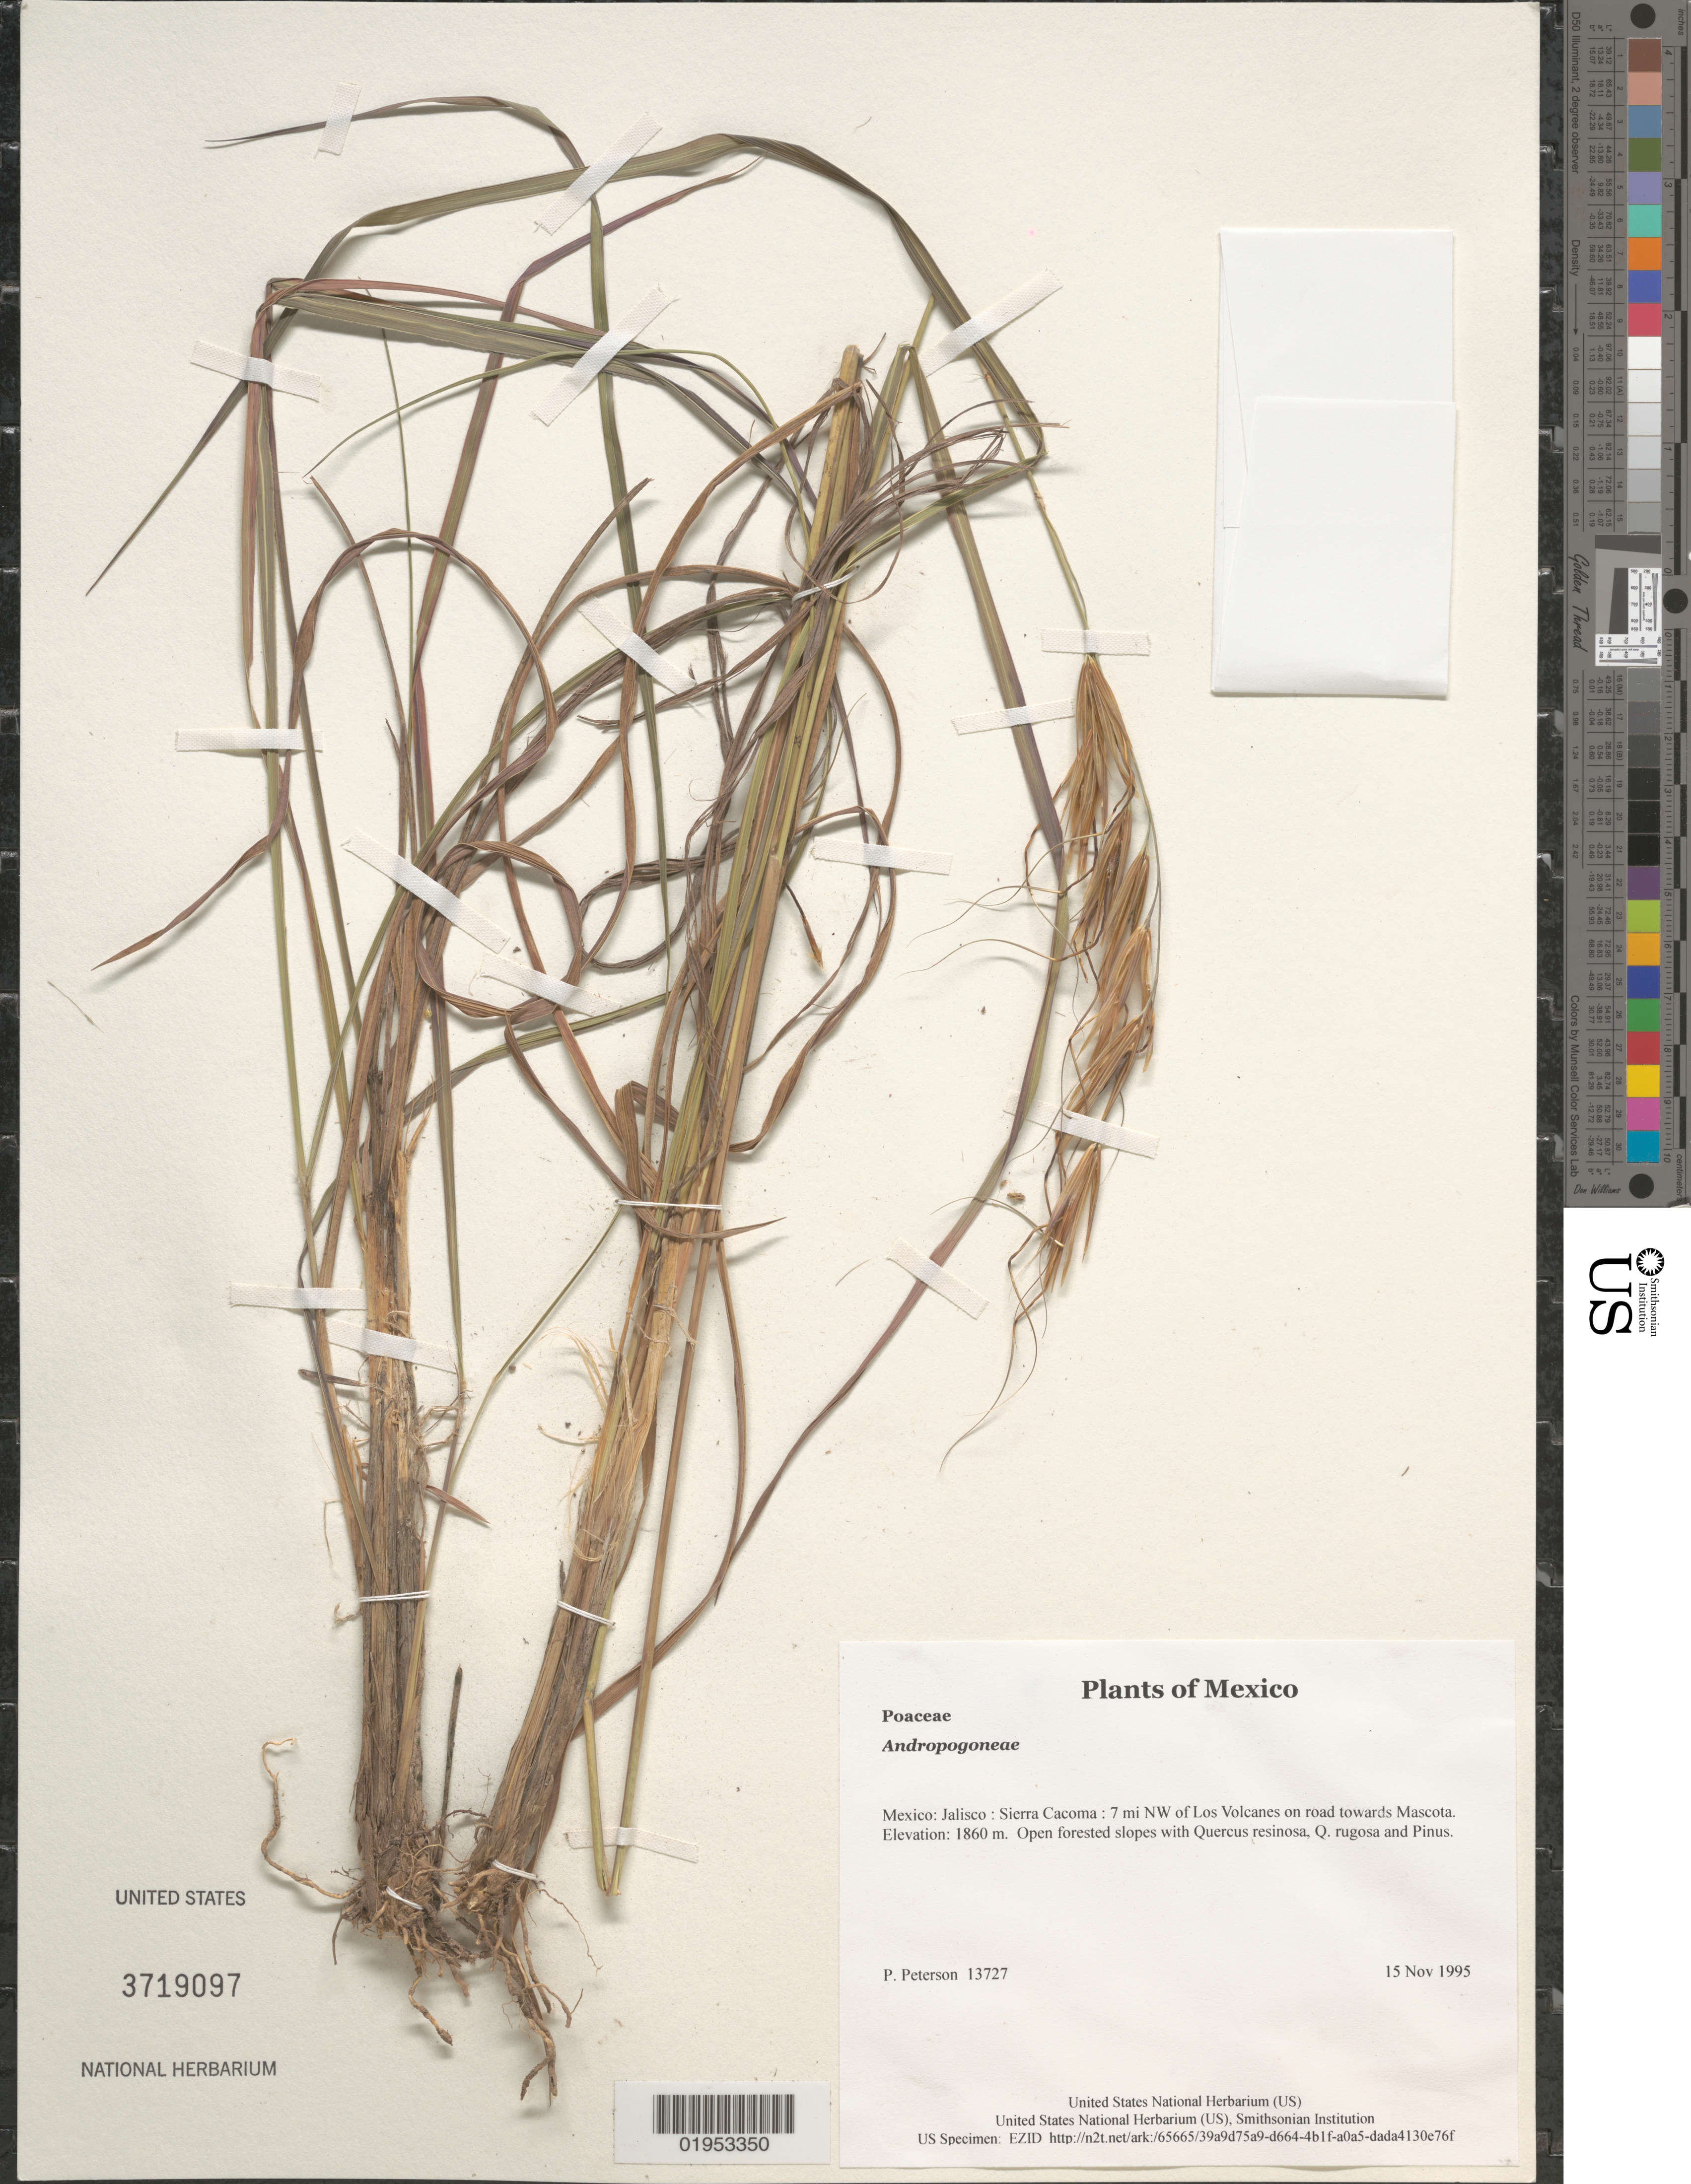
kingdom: Plantae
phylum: Tracheophyta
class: Liliopsida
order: Poales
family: Poaceae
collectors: P. M. Peterson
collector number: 13727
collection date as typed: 15 Nov 1995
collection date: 1995-11-15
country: Mexico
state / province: Jalisco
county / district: Sierra Cacoma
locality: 7 mi NW of Los Volcanes on road towards Mascota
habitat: Open forested slopes with Quercus resinosa, Q. rugosa and Pinus.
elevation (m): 1860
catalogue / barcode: US 3719097